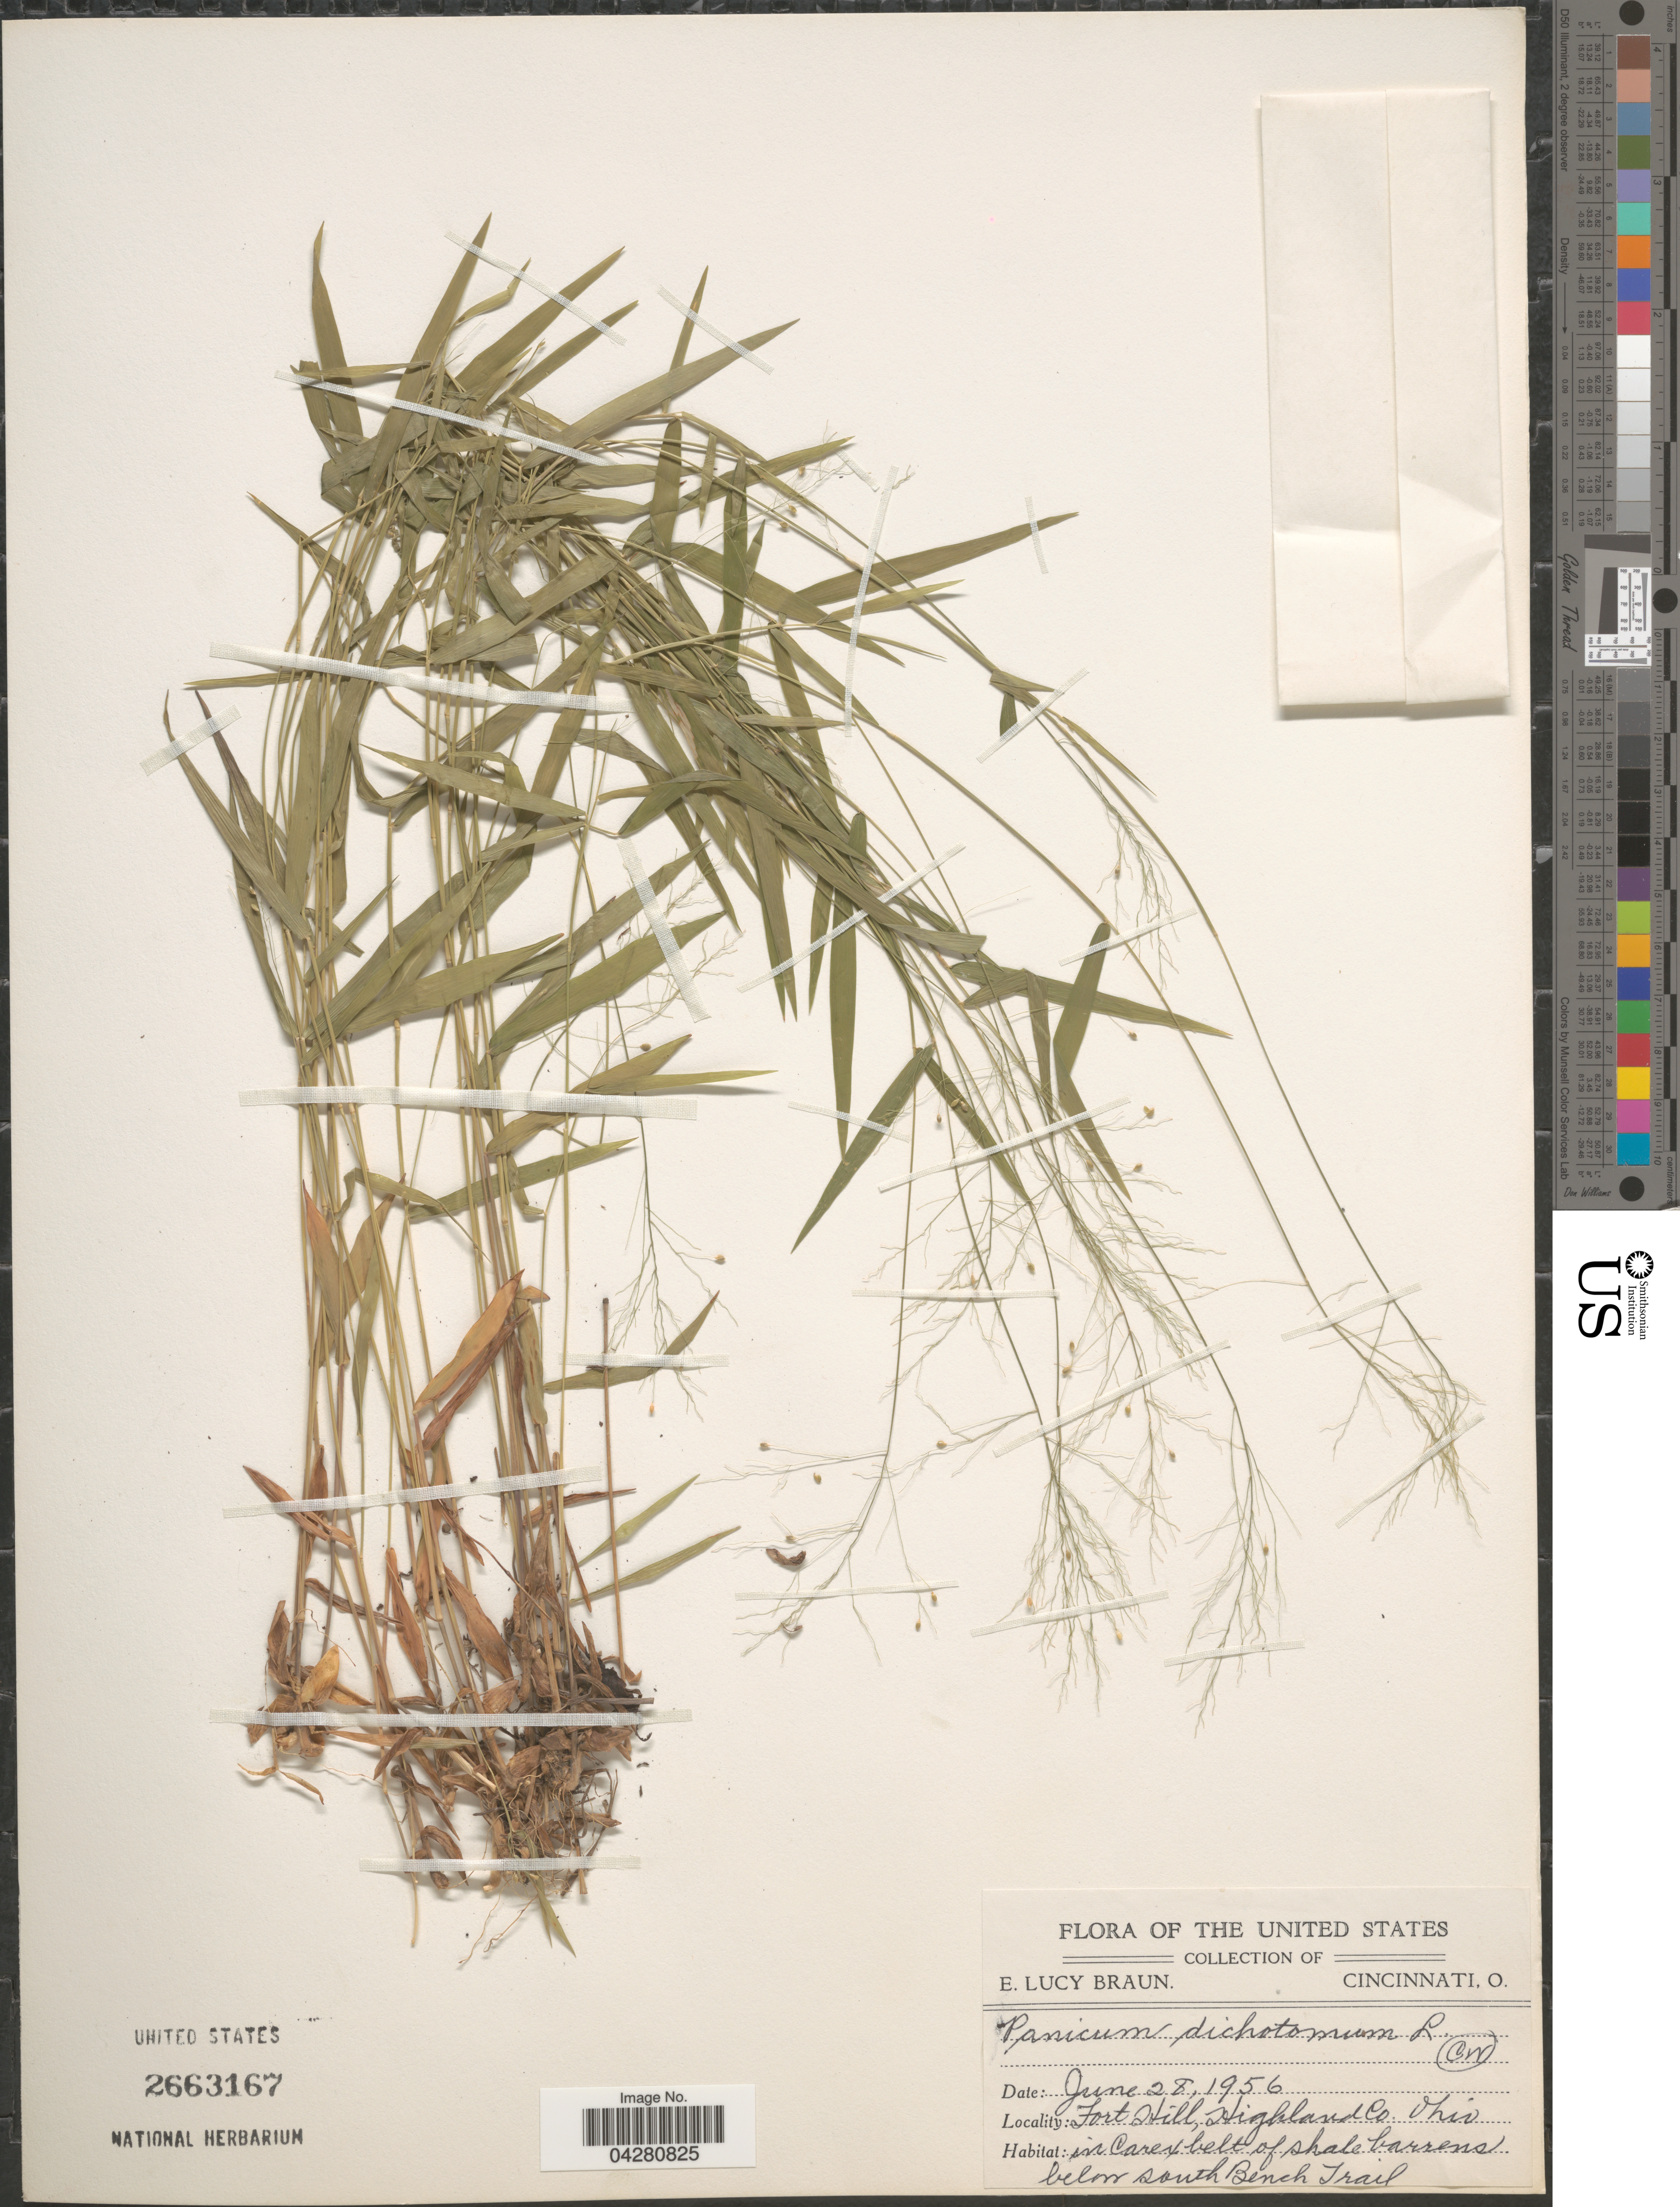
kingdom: Plantae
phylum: Tracheophyta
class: Liliopsida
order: Poales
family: Poaceae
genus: Dichanthelium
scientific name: Dichanthelium dichotomum var. dichotomum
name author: (L.) Gould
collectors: E. L. Braun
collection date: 1956-06-28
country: United States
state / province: Ohio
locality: Fort Hill, Highland Co. In Carex belt of shale barrens below south Bench Trail.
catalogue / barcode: US 2663167